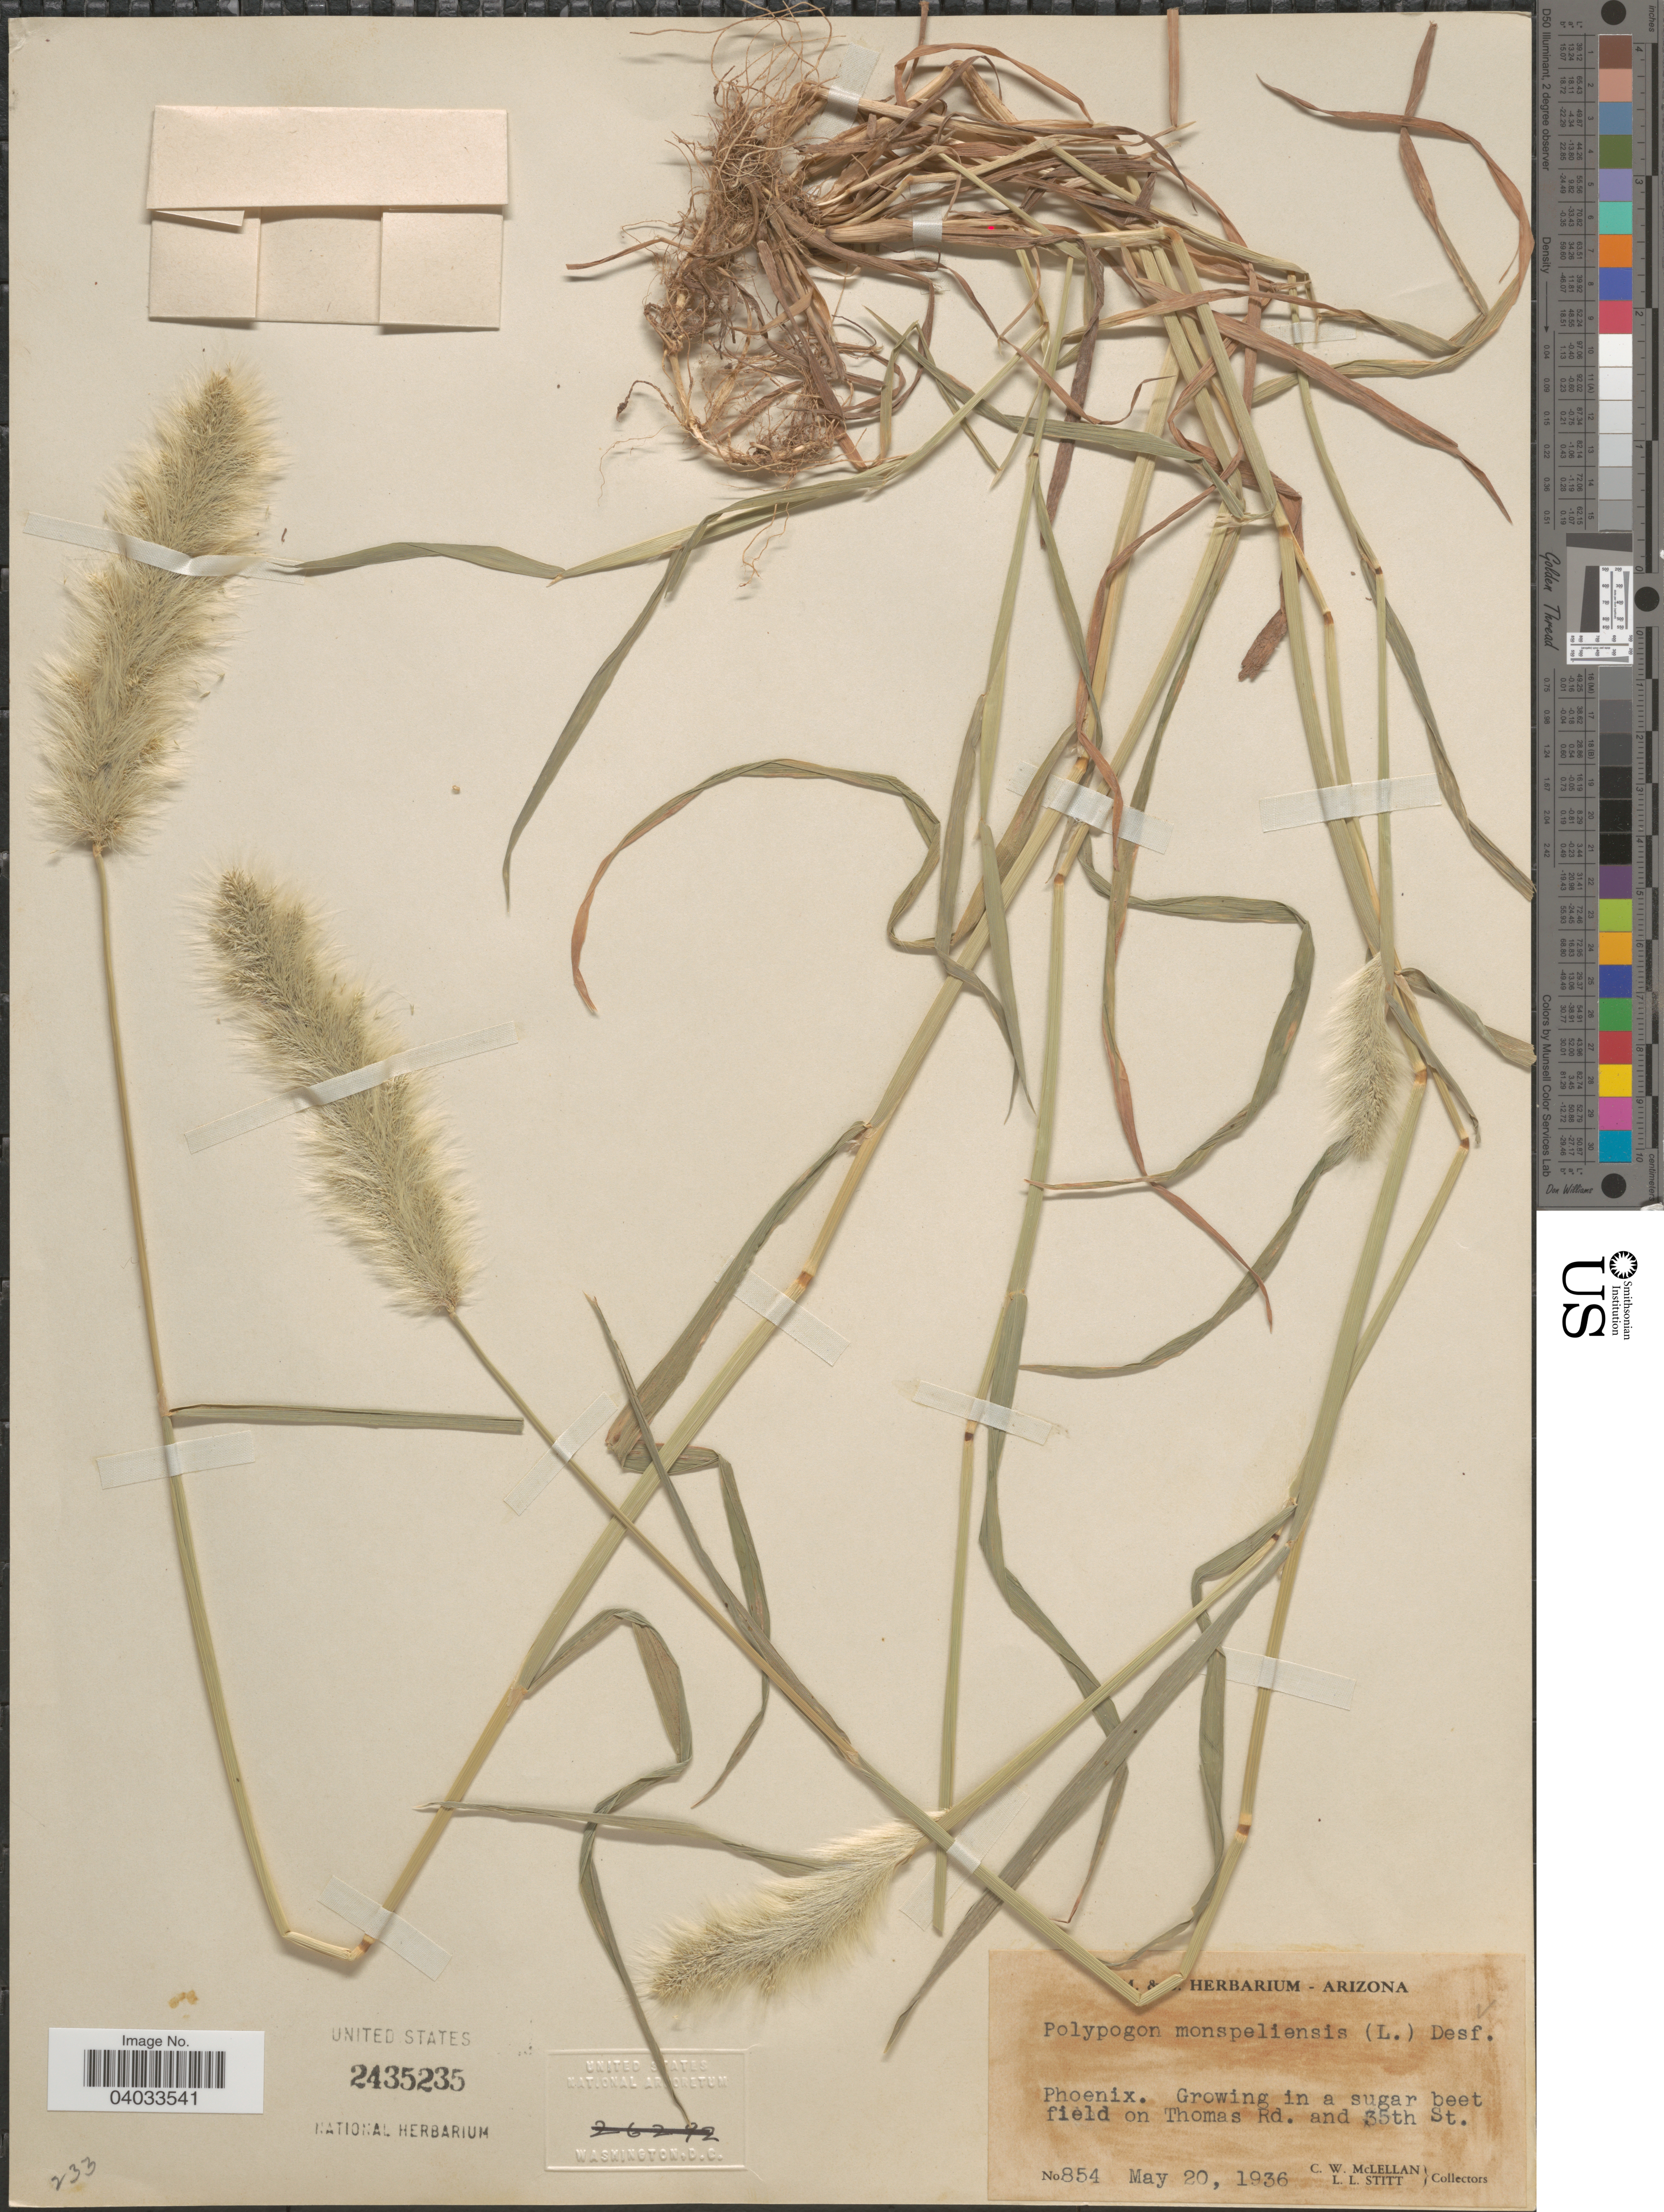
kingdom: Plantae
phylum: Tracheophyta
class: Liliopsida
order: Poales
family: Poaceae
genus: Polypogon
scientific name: Polypogon monspeliensis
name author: (L.) Desf.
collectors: C. McLellan & L. Stitt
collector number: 854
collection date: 1936-05-20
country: United States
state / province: Arizona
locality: Phoenix. Growing in a sugar beet field on Thomas Rd. and 35th St.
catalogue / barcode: US 2435235